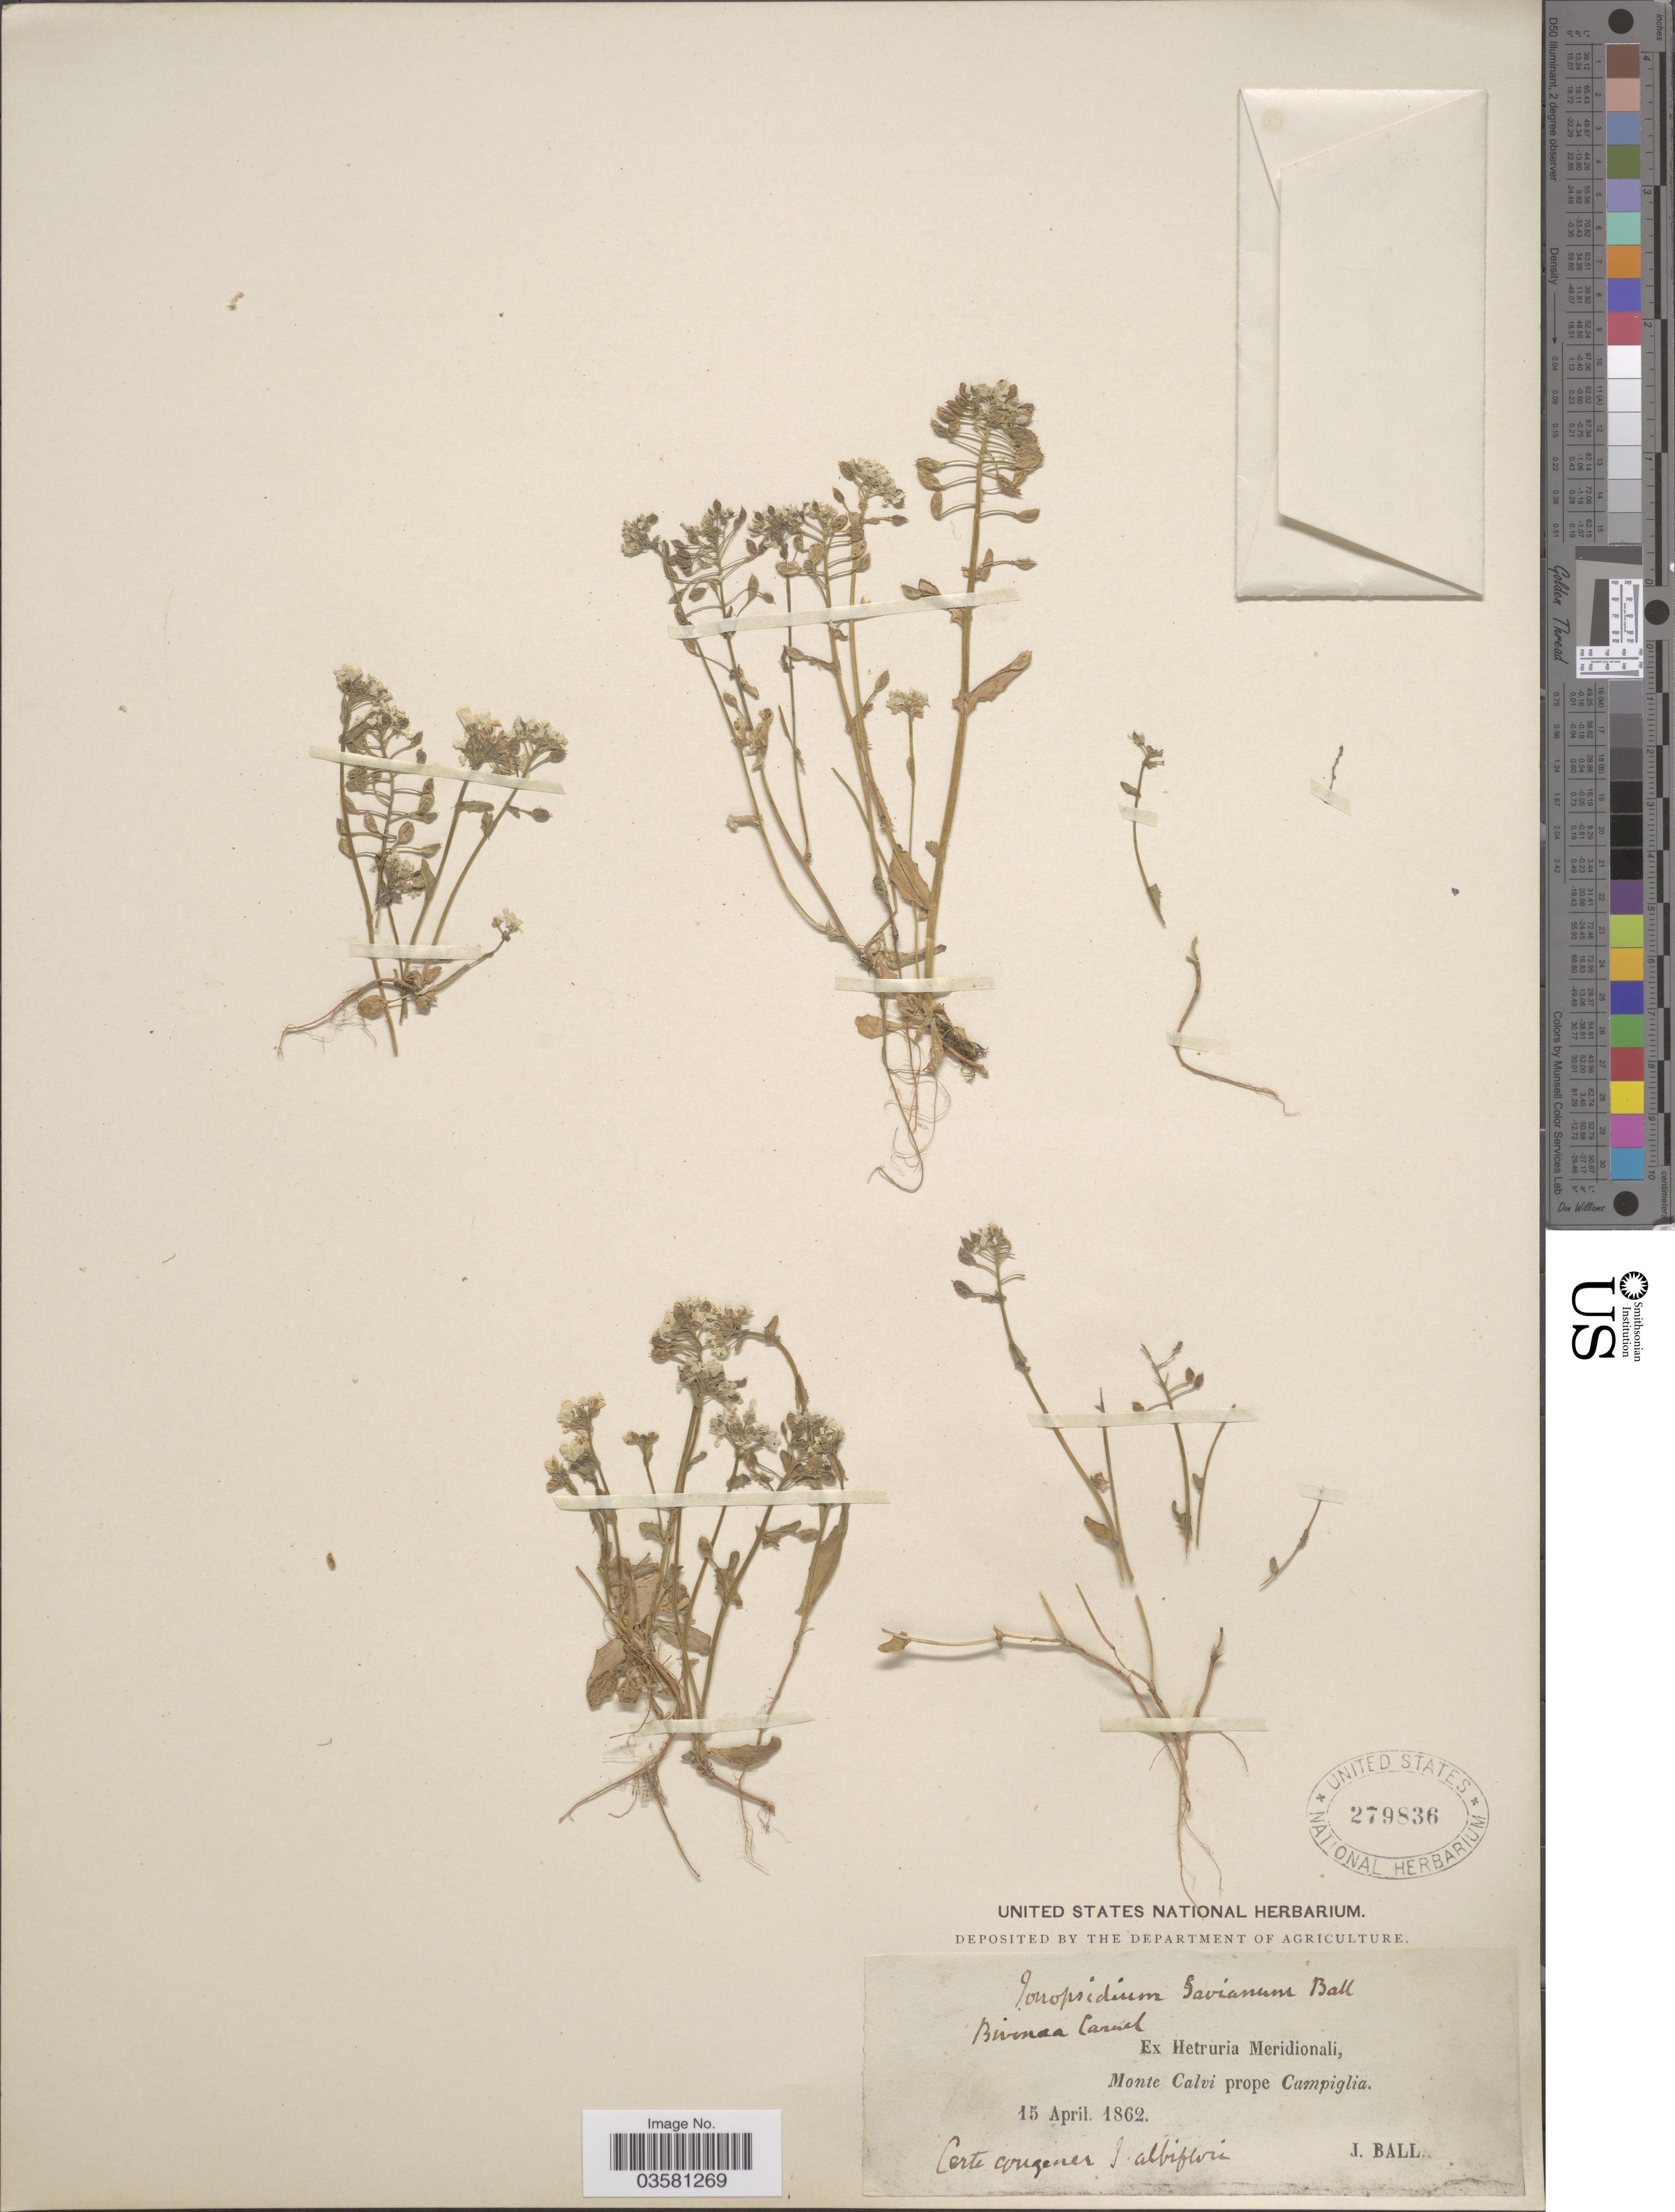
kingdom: Plantae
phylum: Tracheophyta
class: Magnoliopsida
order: Brassicales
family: Brassicaceae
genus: Ionopsidium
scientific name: Ionopsidium savianum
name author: (Caruel) Ball ex Arcang.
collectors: J. Ball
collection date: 1862-04-15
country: Italy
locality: Ex Hetruria Meridionali, Monte Calvi prope Campiglia.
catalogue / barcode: US 279836